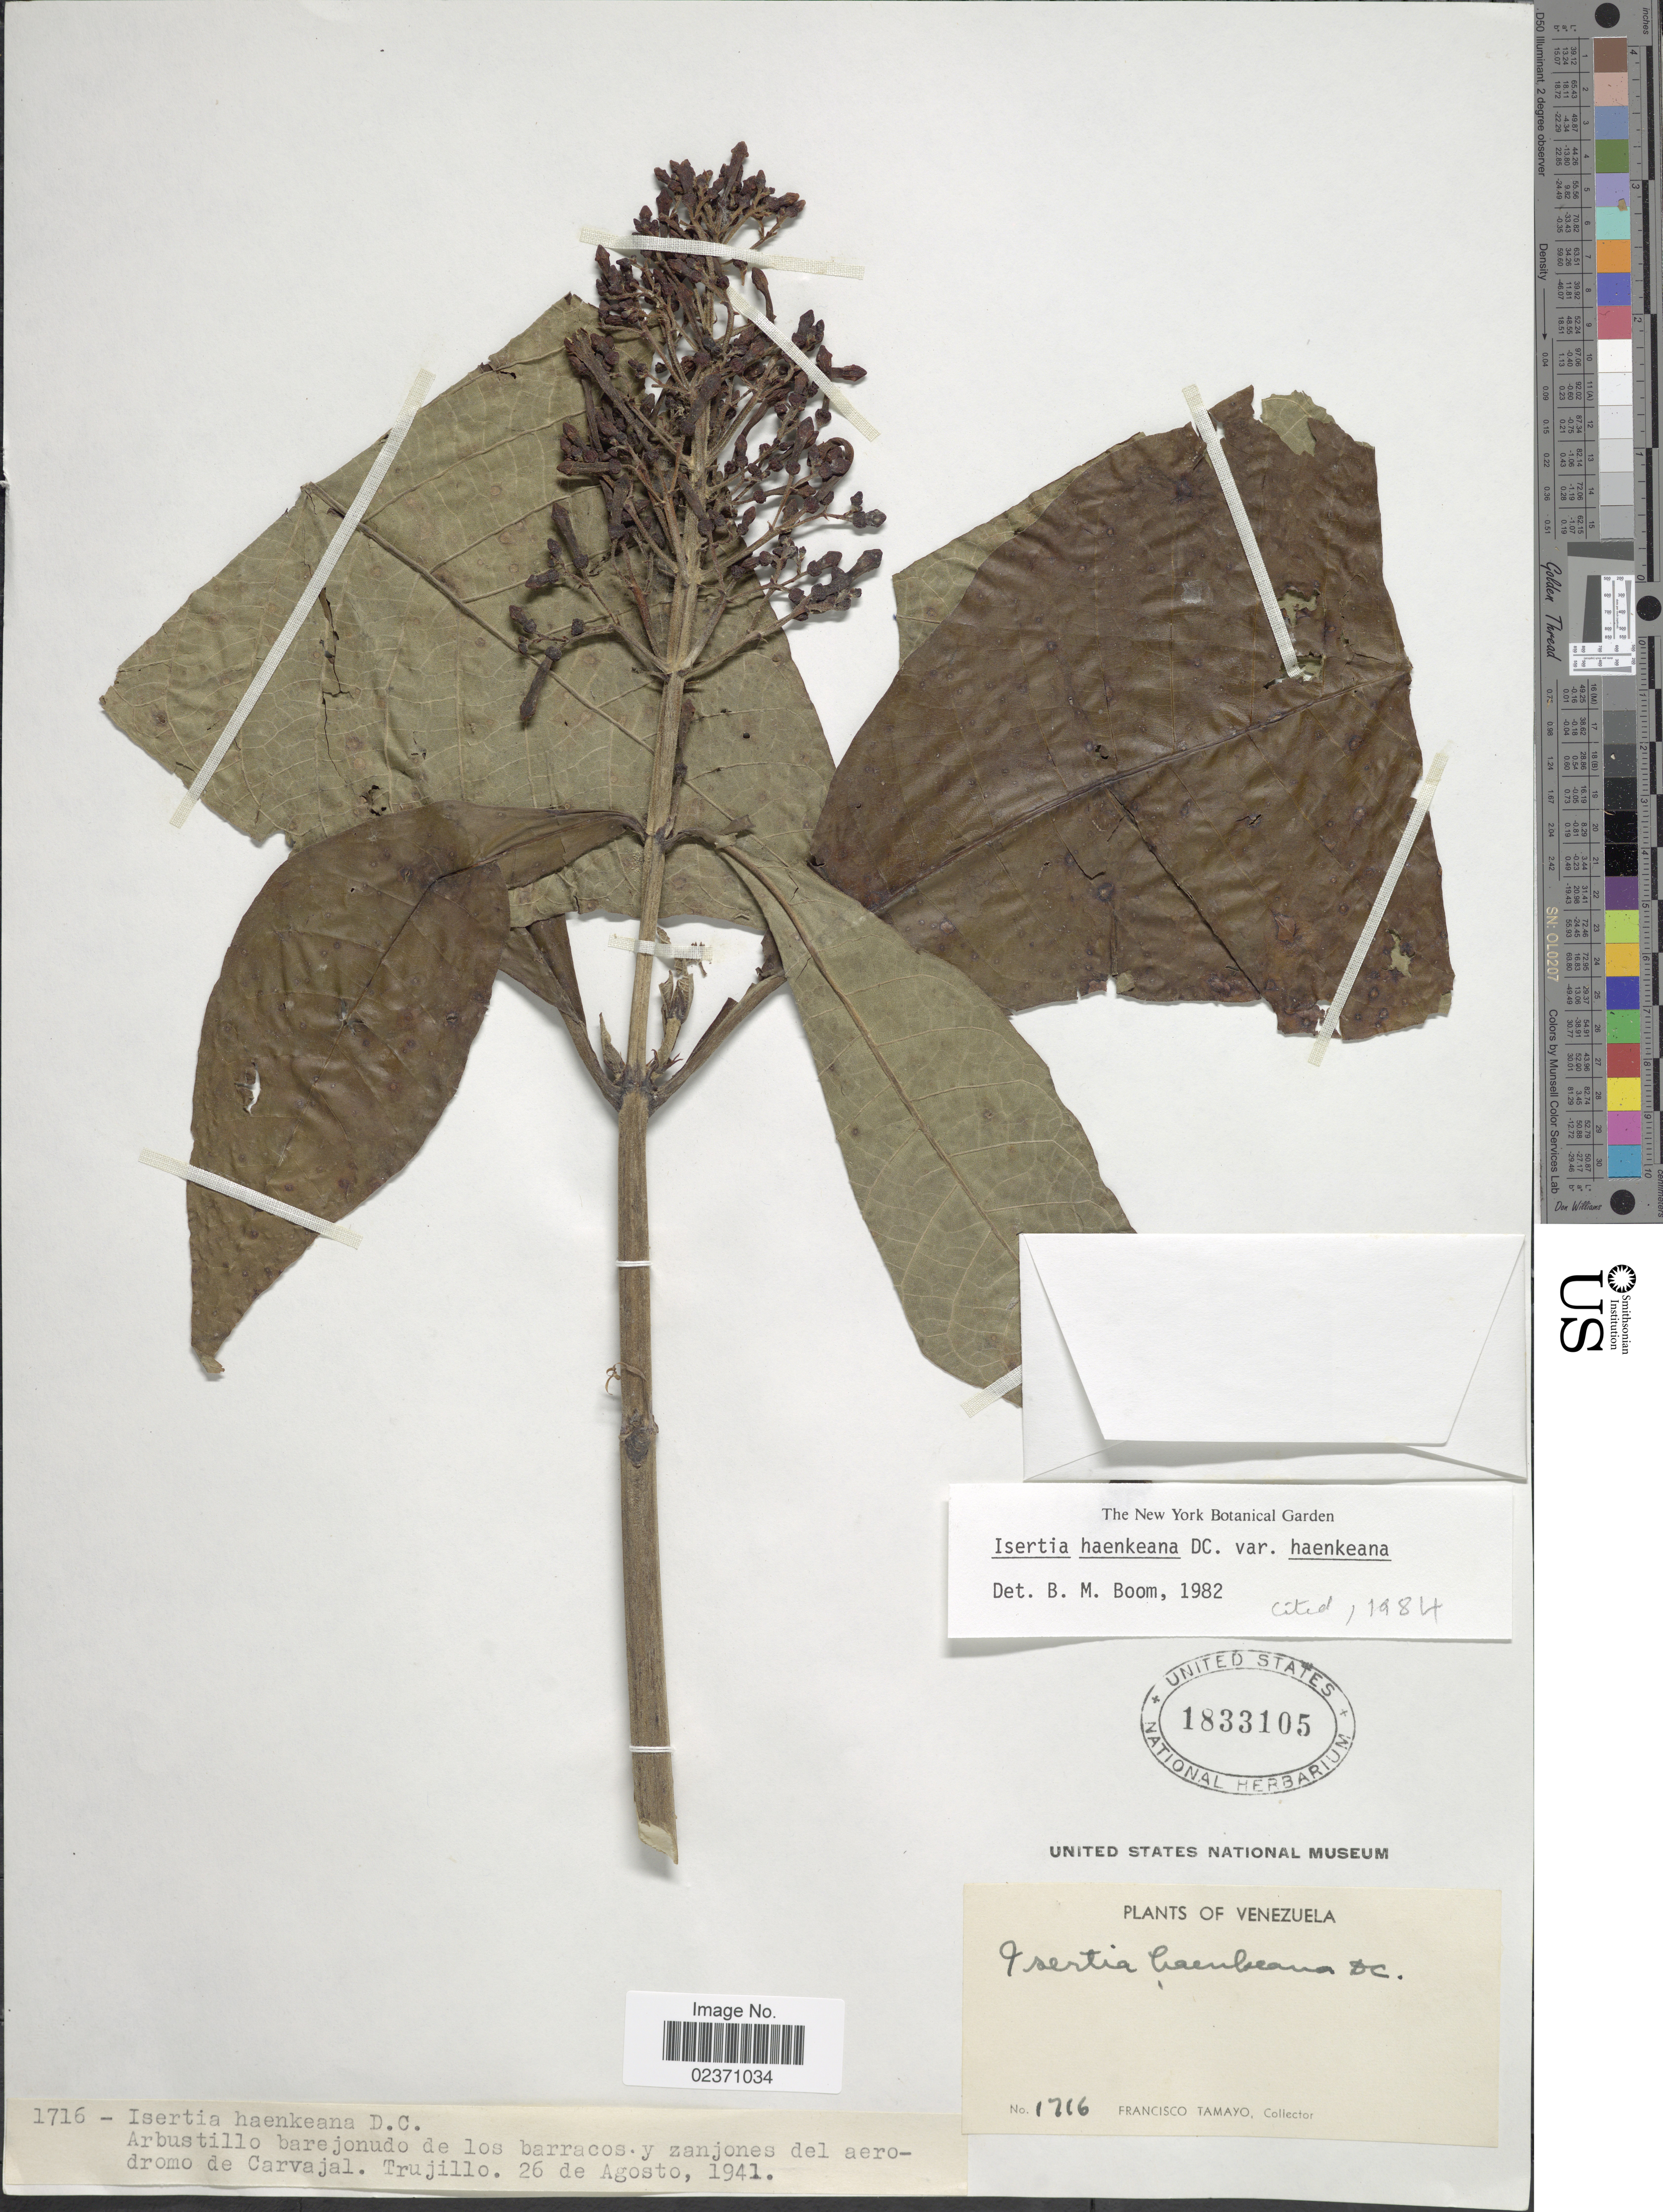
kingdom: Plantae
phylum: Tracheophyta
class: Magnoliopsida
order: Gentianales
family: Rubiaceae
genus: Isertia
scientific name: Isertia haenkeana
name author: DC.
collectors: F. Tamayo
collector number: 1716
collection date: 1941-08-26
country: Venezuela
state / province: Trujillo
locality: Arbustillo barejonudo de los barracos y zanjones del aerodromo de Carvajal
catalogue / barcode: US 1833105